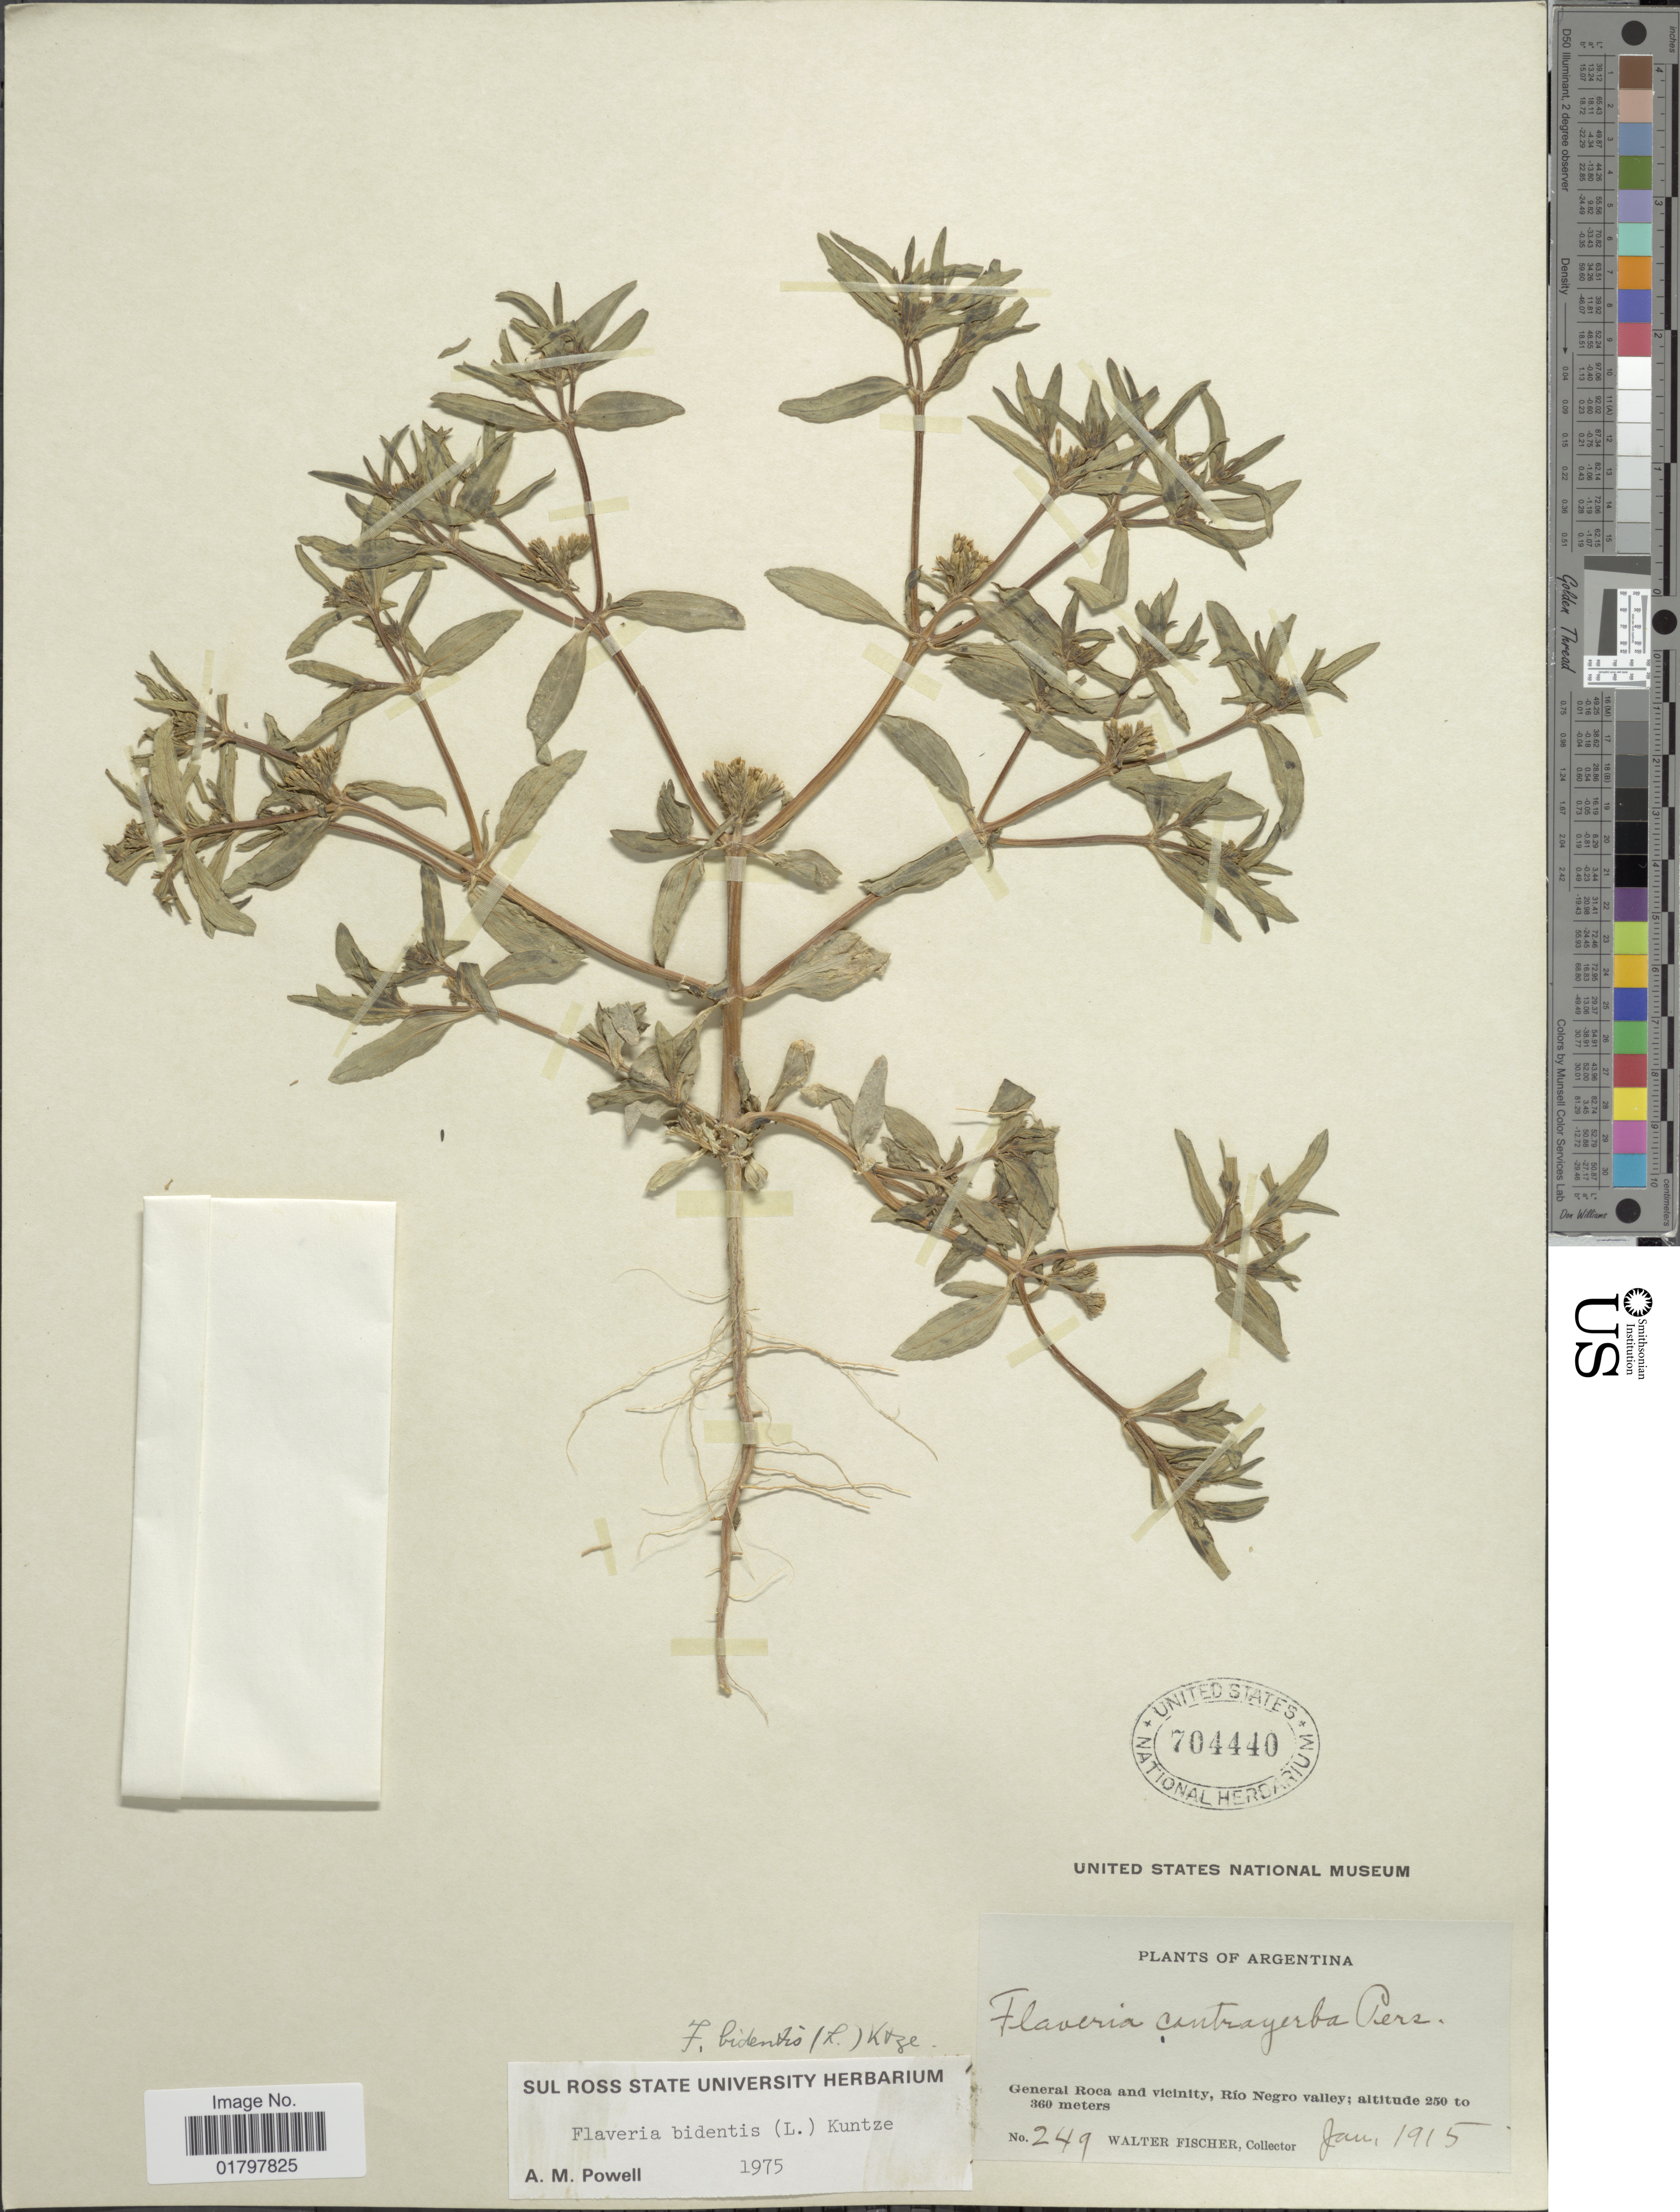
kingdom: Plantae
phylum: Tracheophyta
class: Magnoliopsida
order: Asterales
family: Asteraceae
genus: Flaveria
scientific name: Flaveria bidentis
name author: (L.) Kuntze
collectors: W. Fischer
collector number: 249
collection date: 1915-01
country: Argentina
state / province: Rio Negro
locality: General Roca and vicinity, Rio Negro valley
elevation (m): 250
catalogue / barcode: US 704440